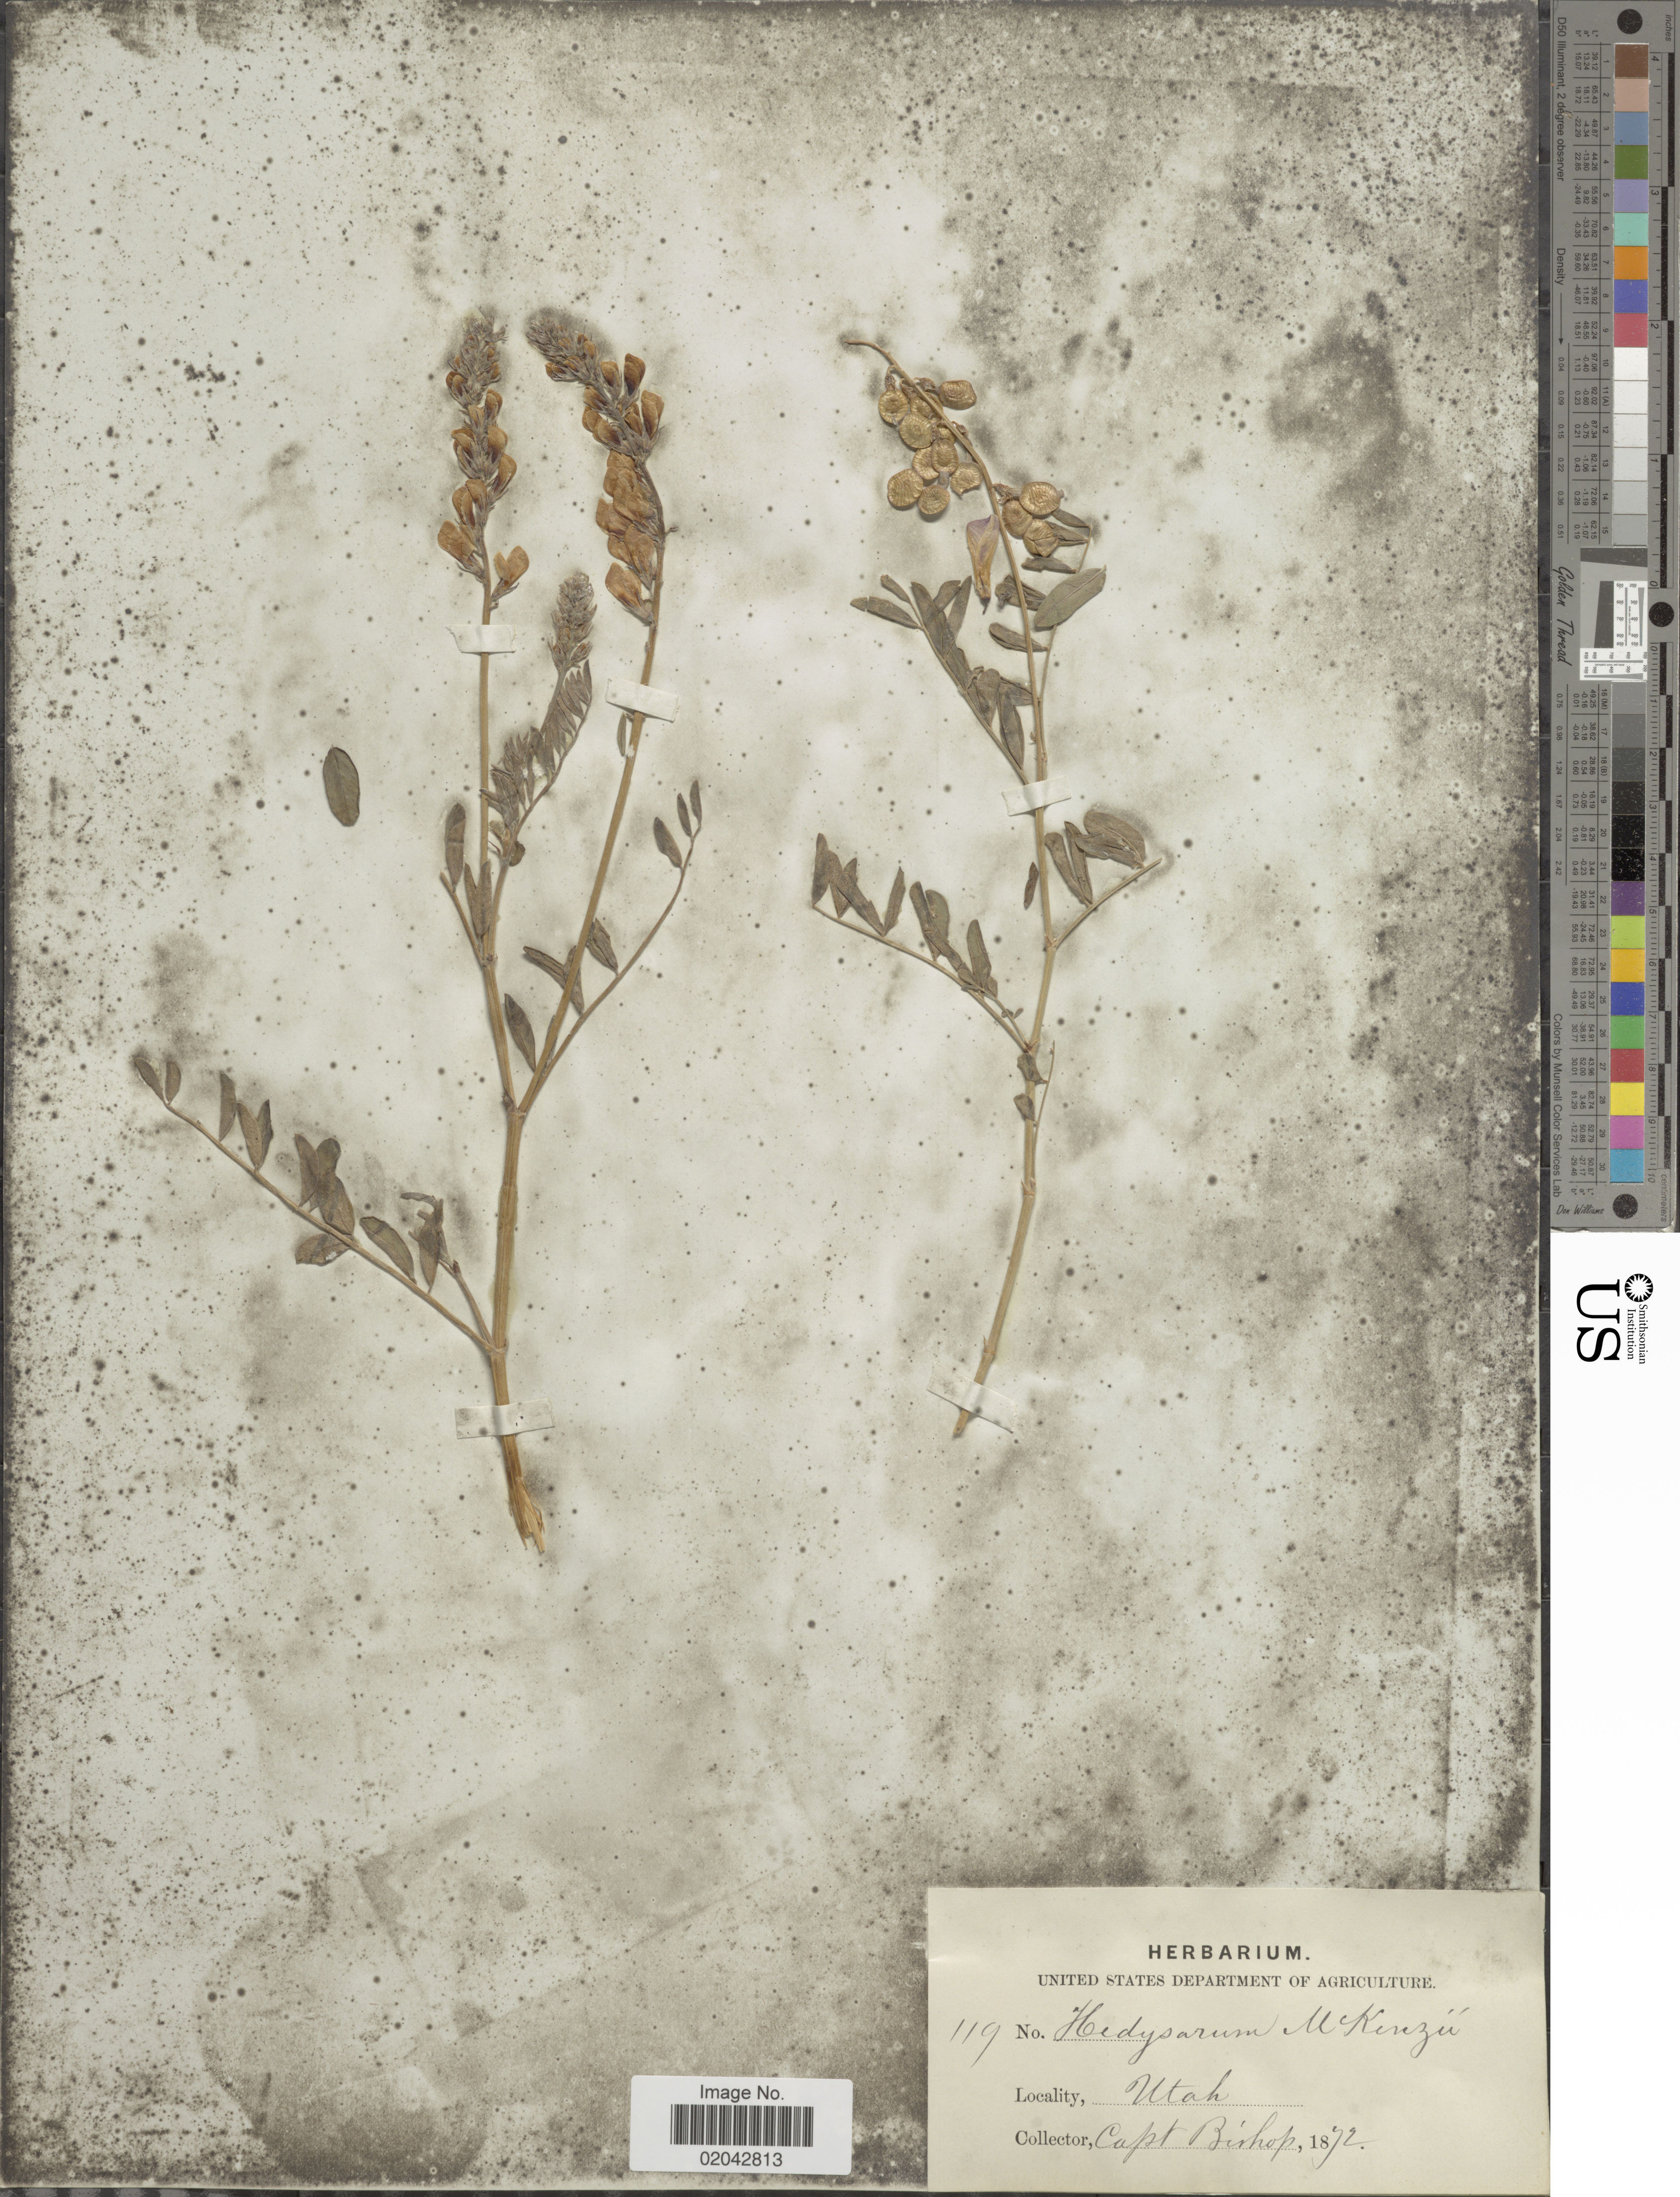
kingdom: Plantae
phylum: Tracheophyta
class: Magnoliopsida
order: Fabales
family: Fabaceae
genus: Hedysarum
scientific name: Hedysarum pabulare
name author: A. Nelson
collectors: F. M. Bishop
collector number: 119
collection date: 1872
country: United States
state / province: Utah